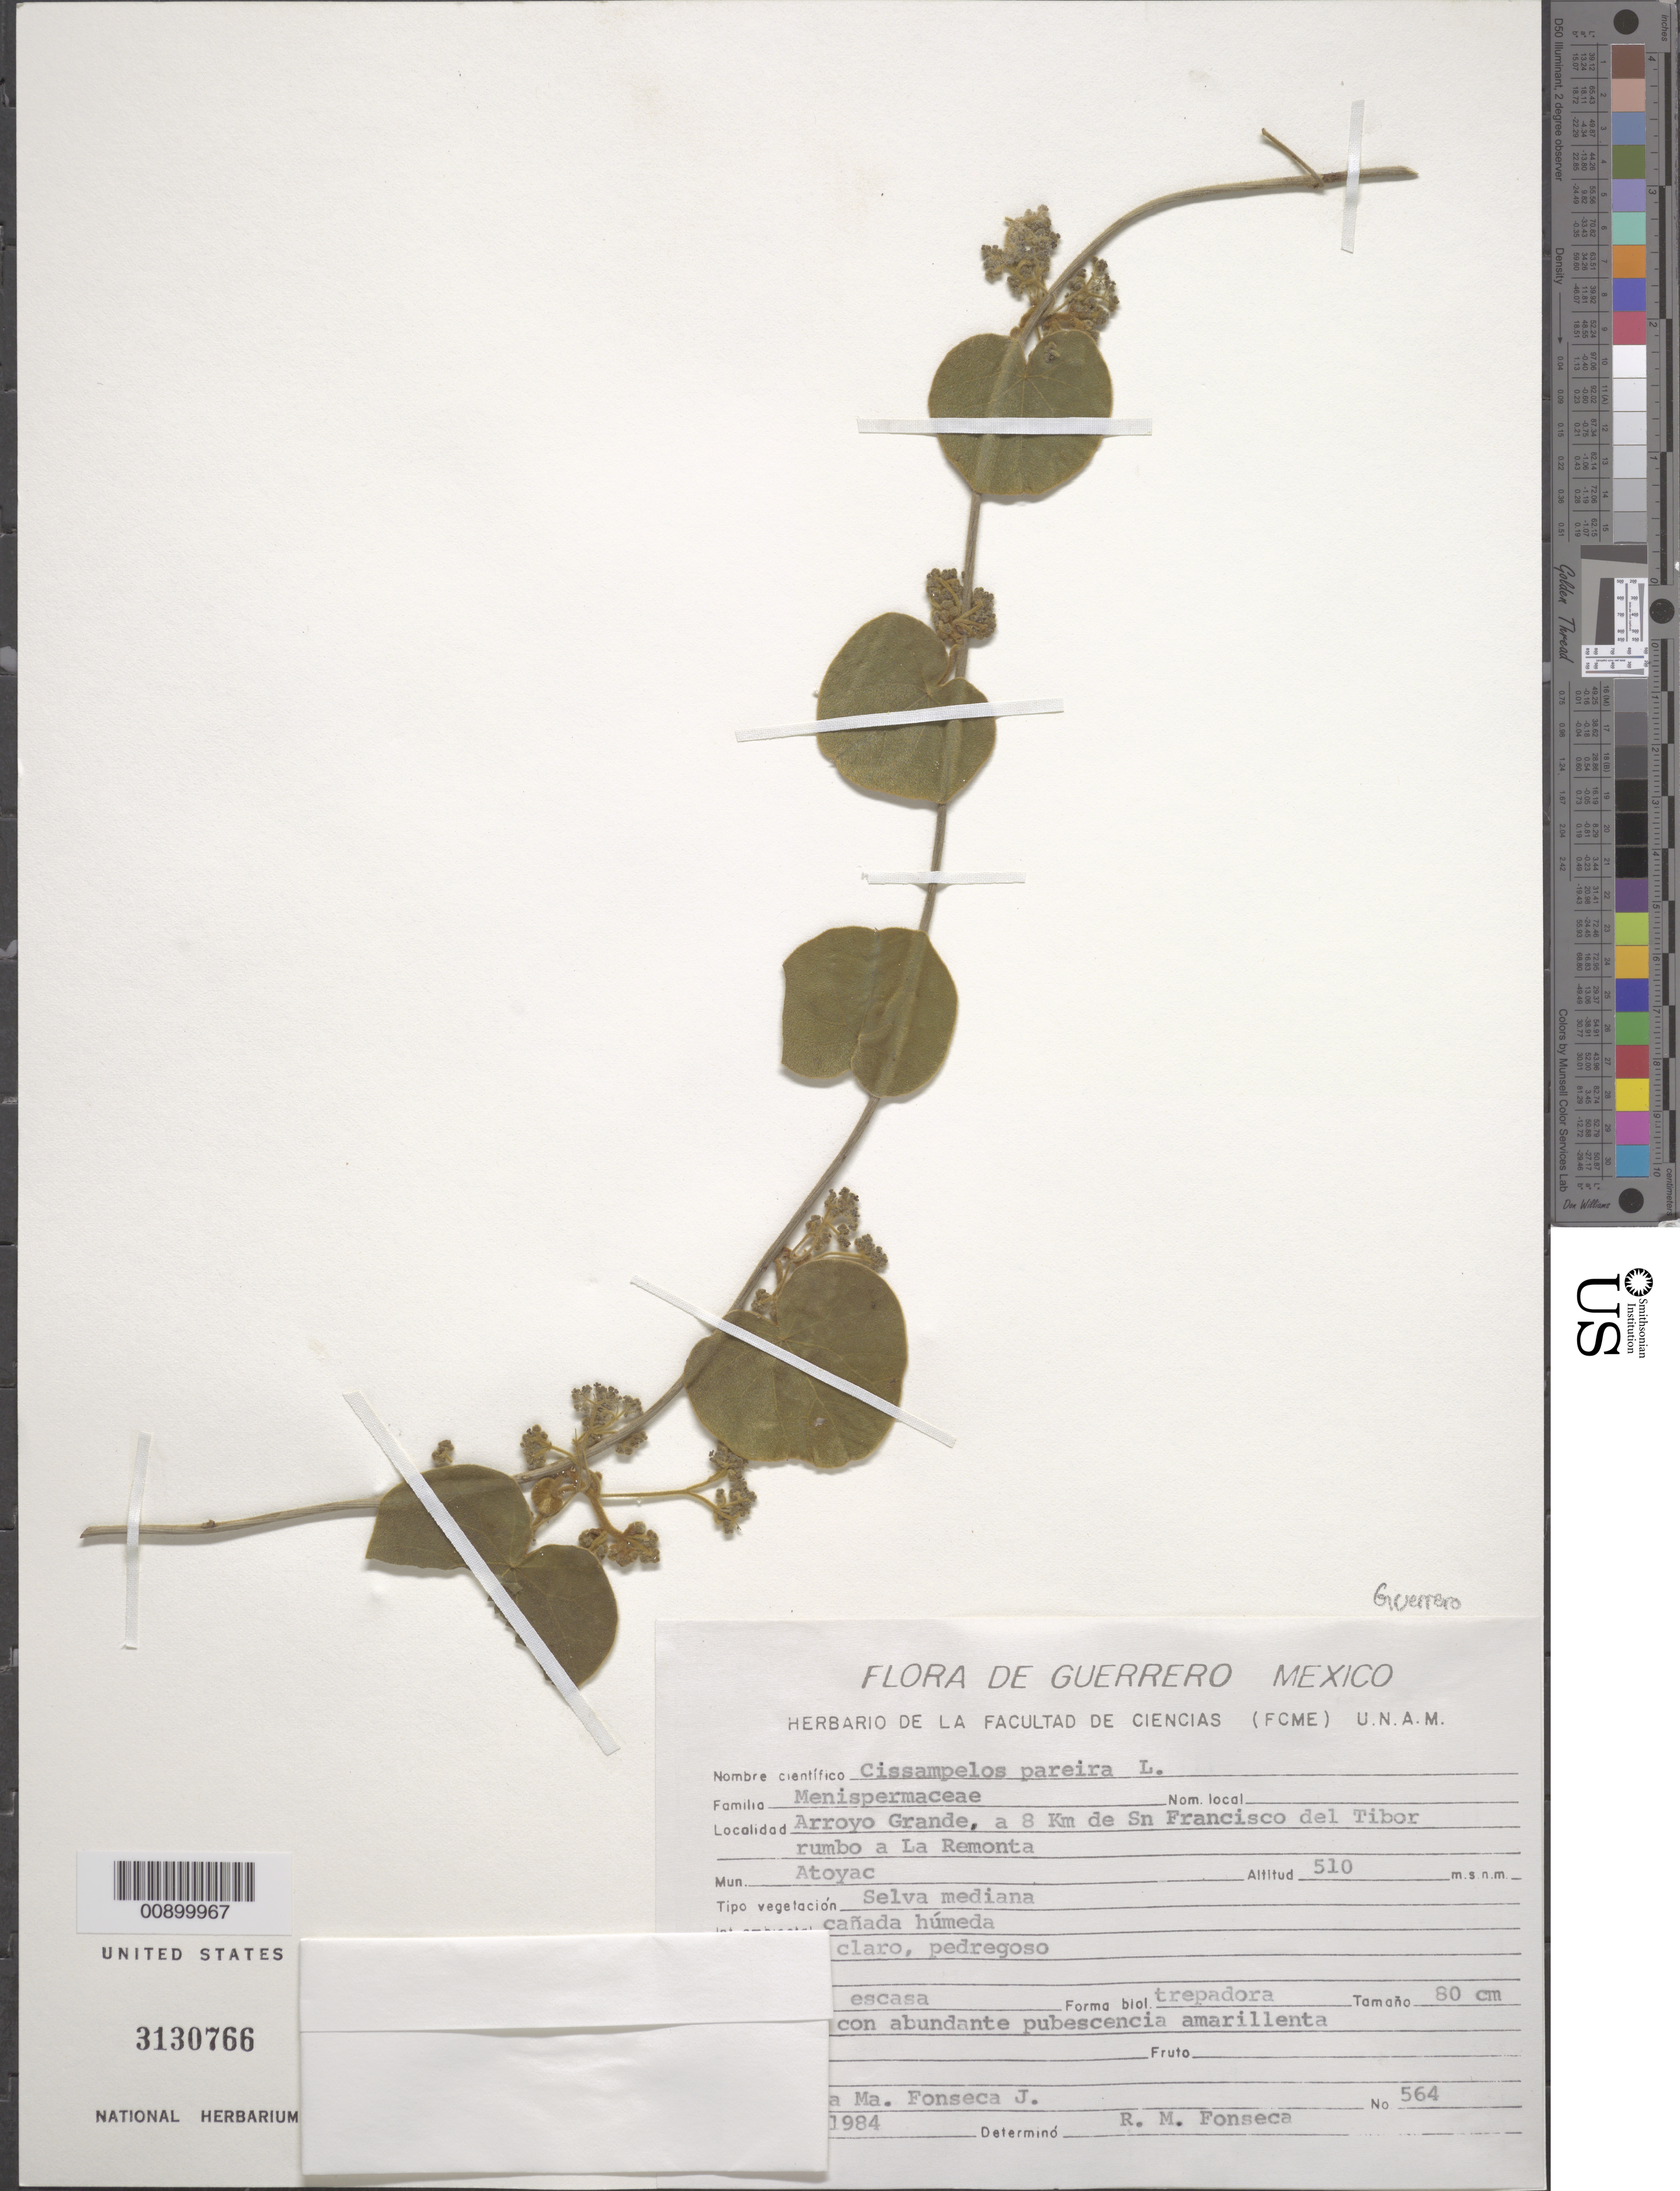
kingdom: Plantae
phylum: Tracheophyta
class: Magnoliopsida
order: Ranunculales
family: Menispermaceae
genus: Cissampelos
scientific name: Cissampelos pareira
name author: L.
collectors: R. M. Fonseca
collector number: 564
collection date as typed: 06 May 1984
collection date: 1984-05-06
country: Mexico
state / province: Guerrero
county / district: Atoyac de Alvarez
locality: Arroyo Grande, a 8 km de Sn. Francisco del Tibor rumbo a La Remonta, Mun. Atoyac.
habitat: Selva mediana. Cañada húmeda. Suelo café claro, pedregoso.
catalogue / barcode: US 3130766